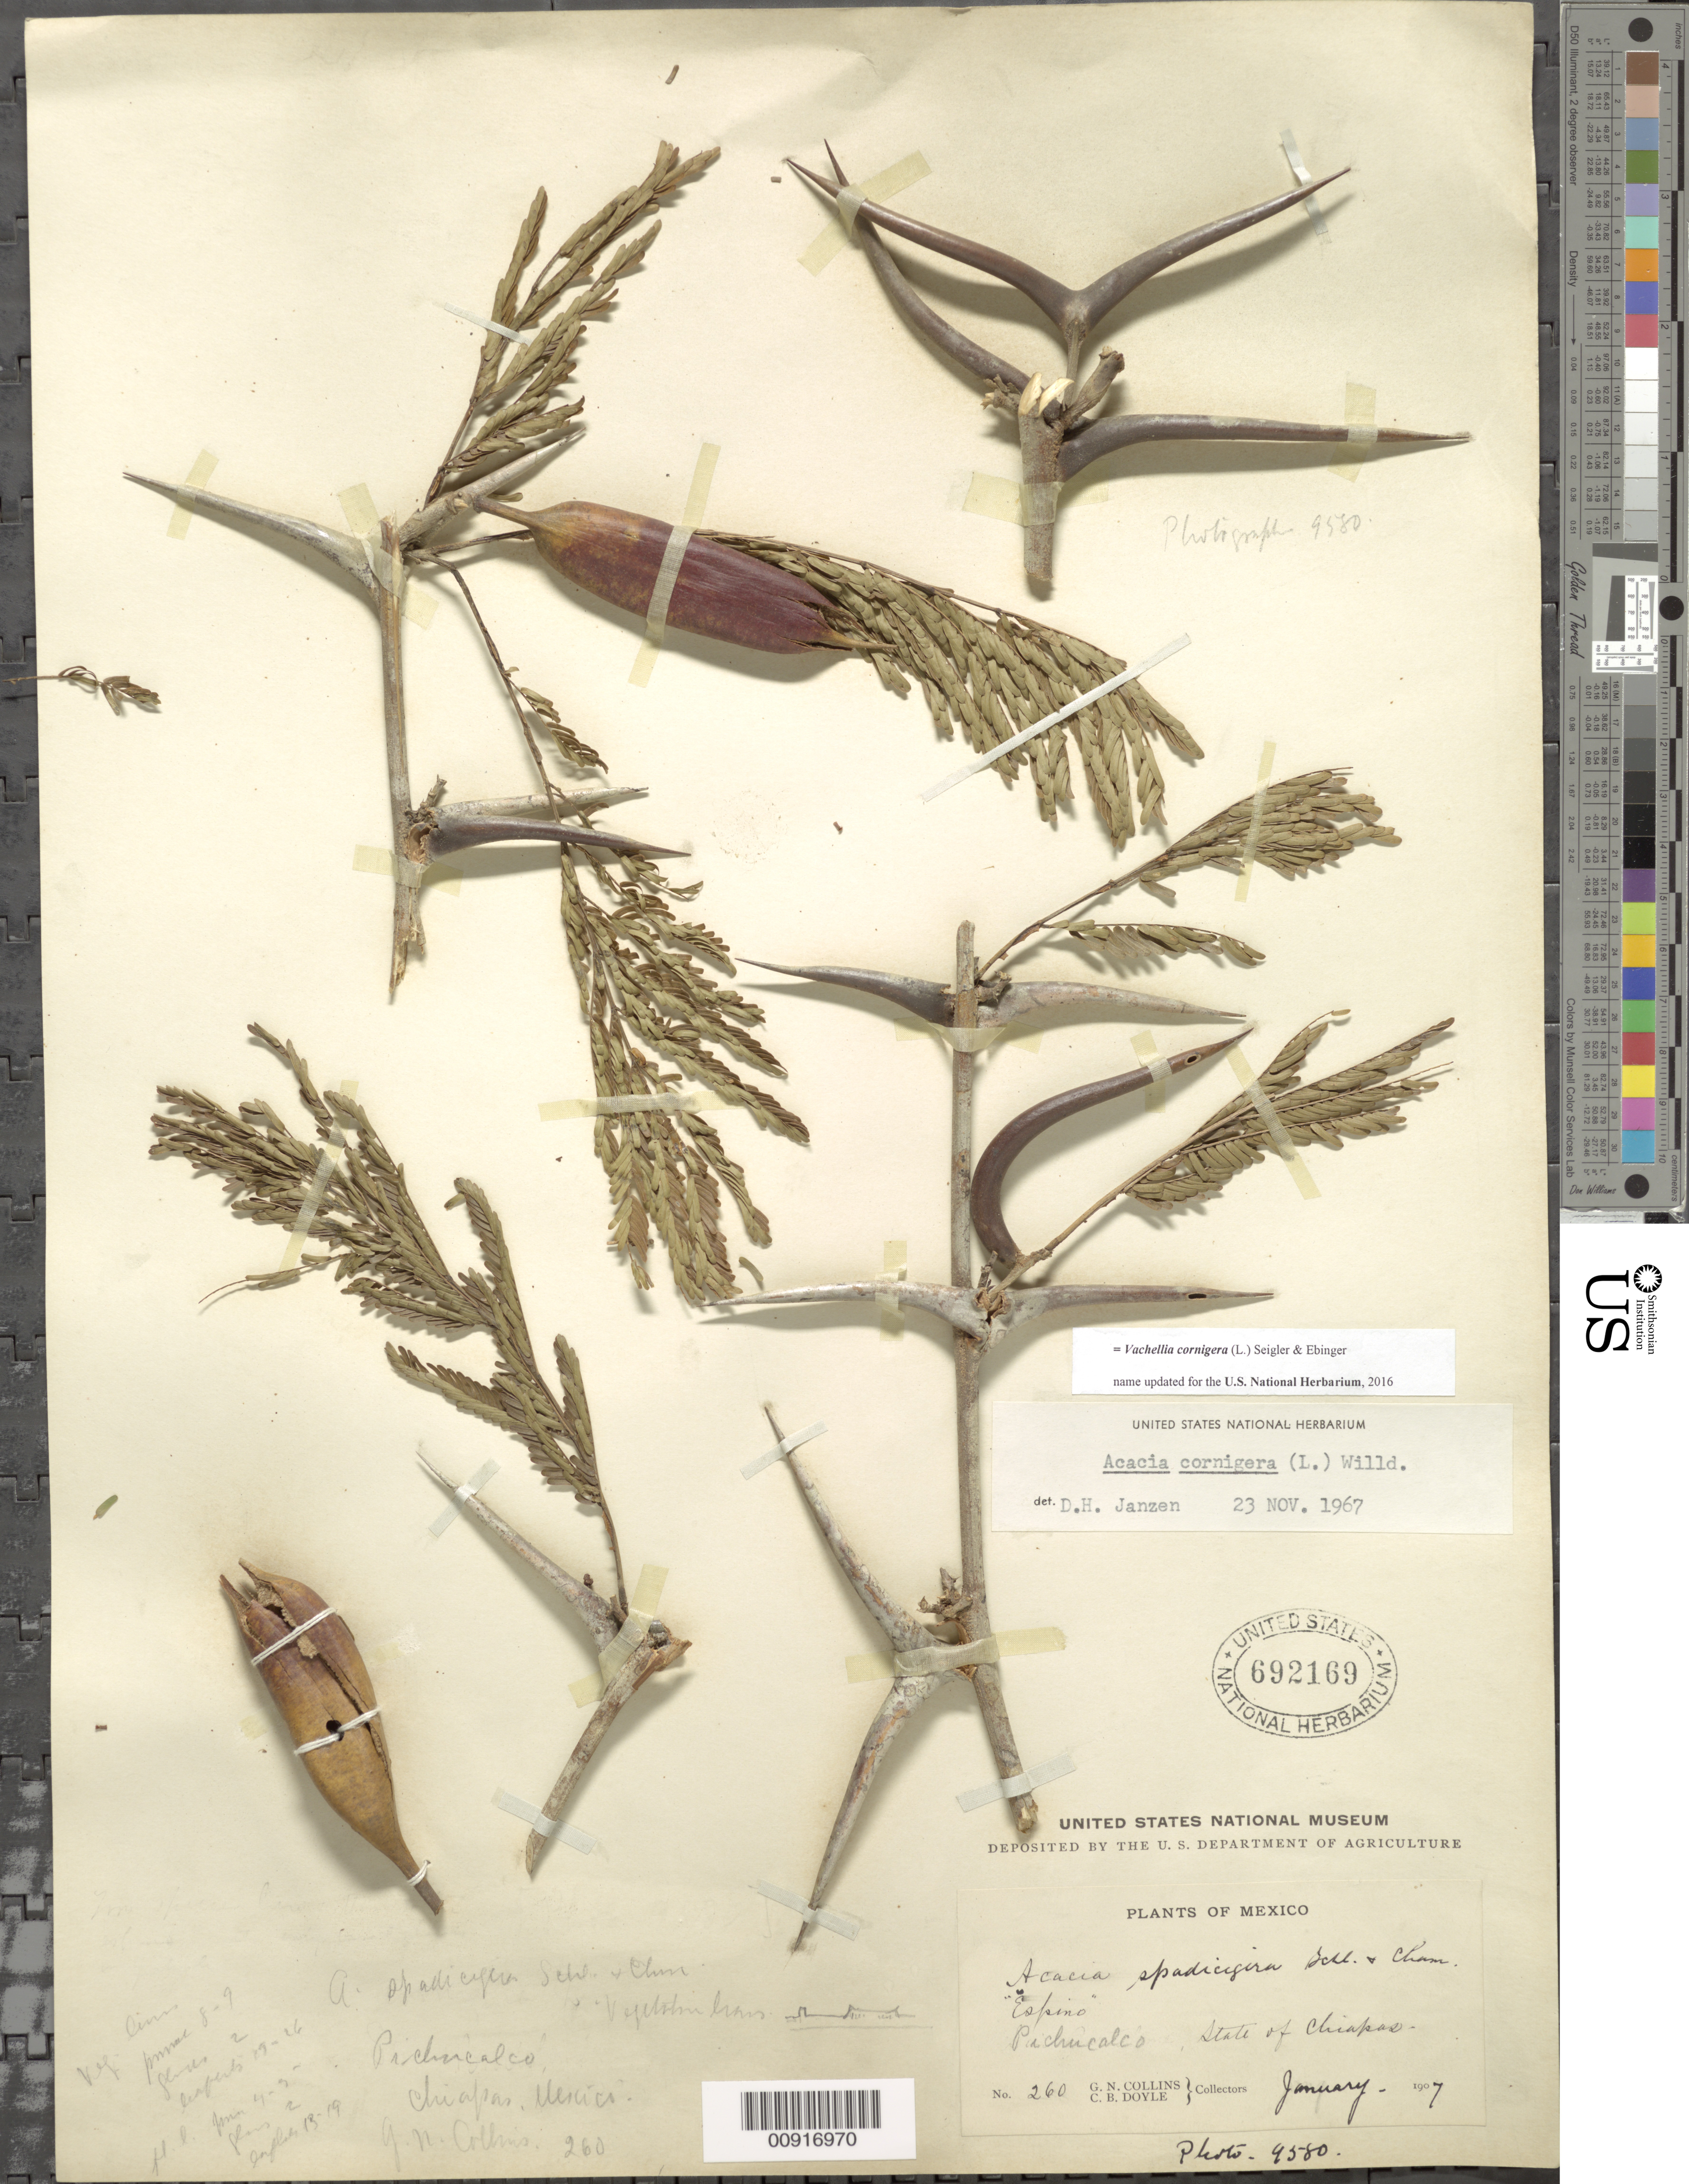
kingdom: Plantae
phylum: Tracheophyta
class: Magnoliopsida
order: Fabales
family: Fabaceae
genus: Vachellia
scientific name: Vachellia cornigera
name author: (L.) Seigler & Ebinger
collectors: G. N. Collins & C. Doyle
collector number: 260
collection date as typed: Jan 1907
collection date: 1907-01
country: Mexico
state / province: Chiapas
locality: Pichucalco, State of Chiapas.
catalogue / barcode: US 692169